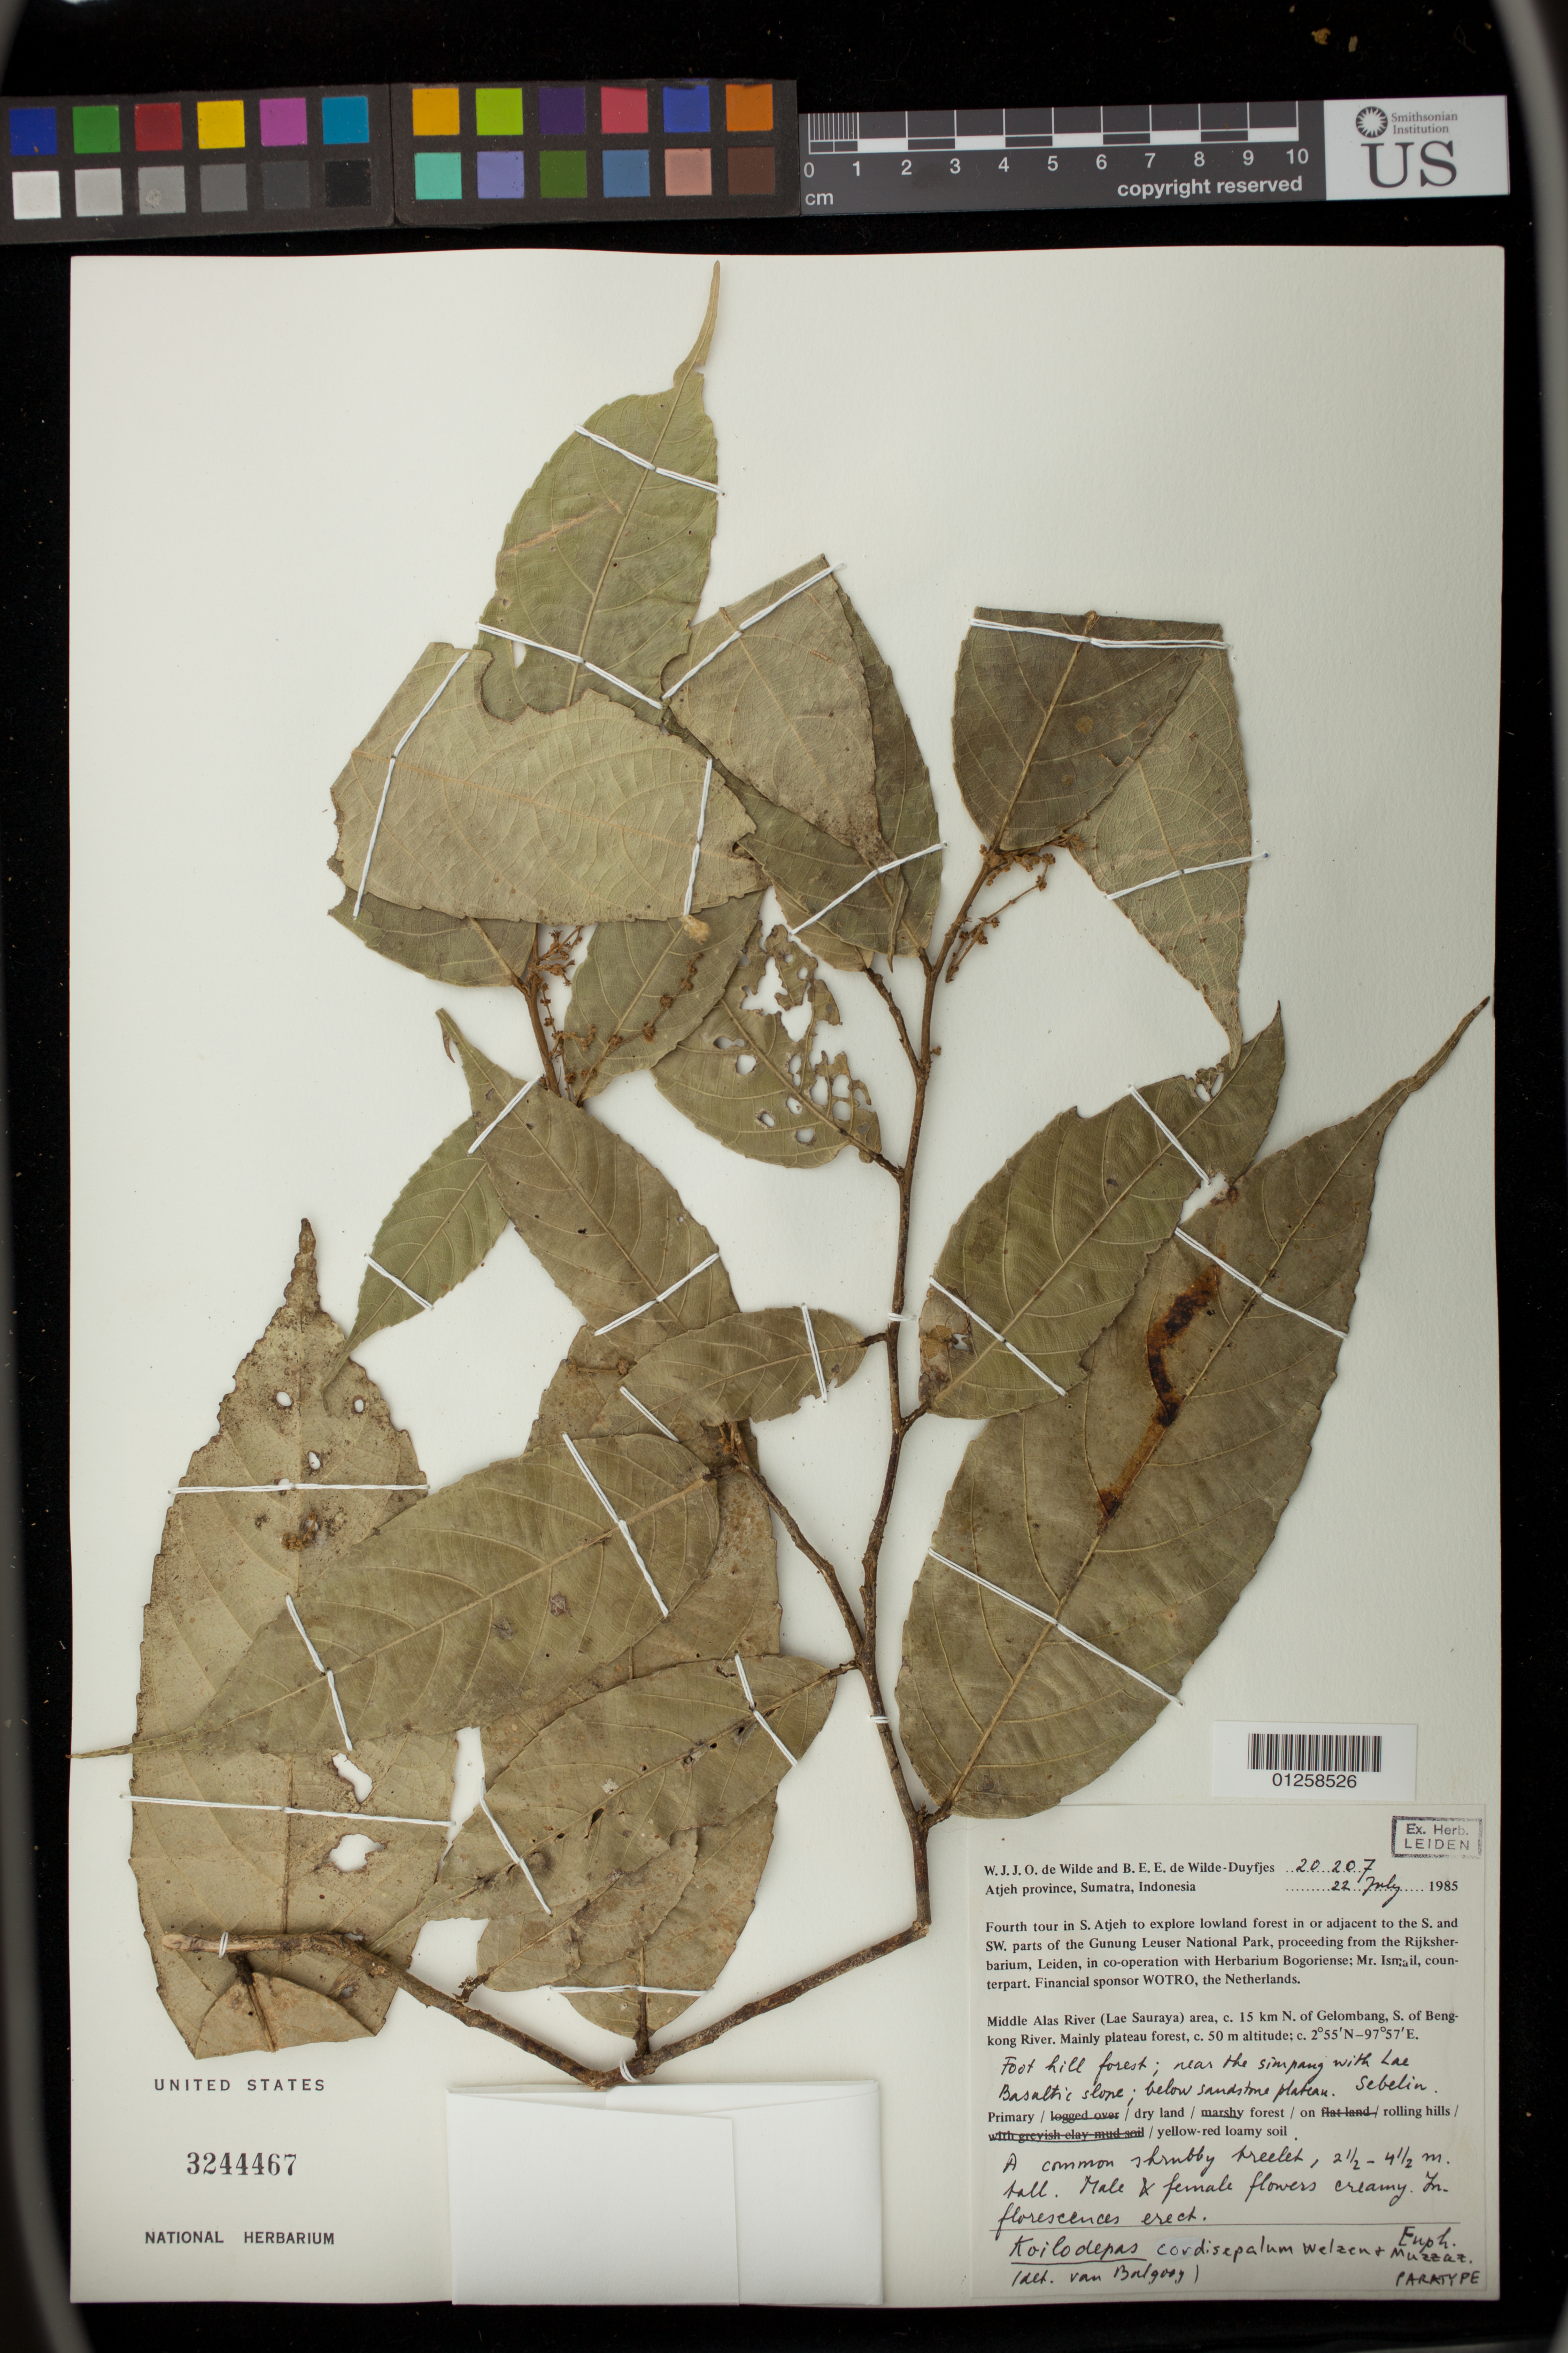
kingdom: Plantae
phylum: Tracheophyta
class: Magnoliopsida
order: Malpighiales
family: Euphorbiaceae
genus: Koilodepas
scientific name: Koilodepas cordisepalum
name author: Welzen & Muzzazinah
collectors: W. J. de Wilde & B. E. de Wilde-Duyfjes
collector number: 20207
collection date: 1985-07-22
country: Indonesia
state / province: Sumatra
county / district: Aceh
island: Sumatra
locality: Middle Alas River (Lae Sauraya), c 15 km N. of Gelombang, S. of Bengkong River.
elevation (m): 50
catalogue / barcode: US 3244467